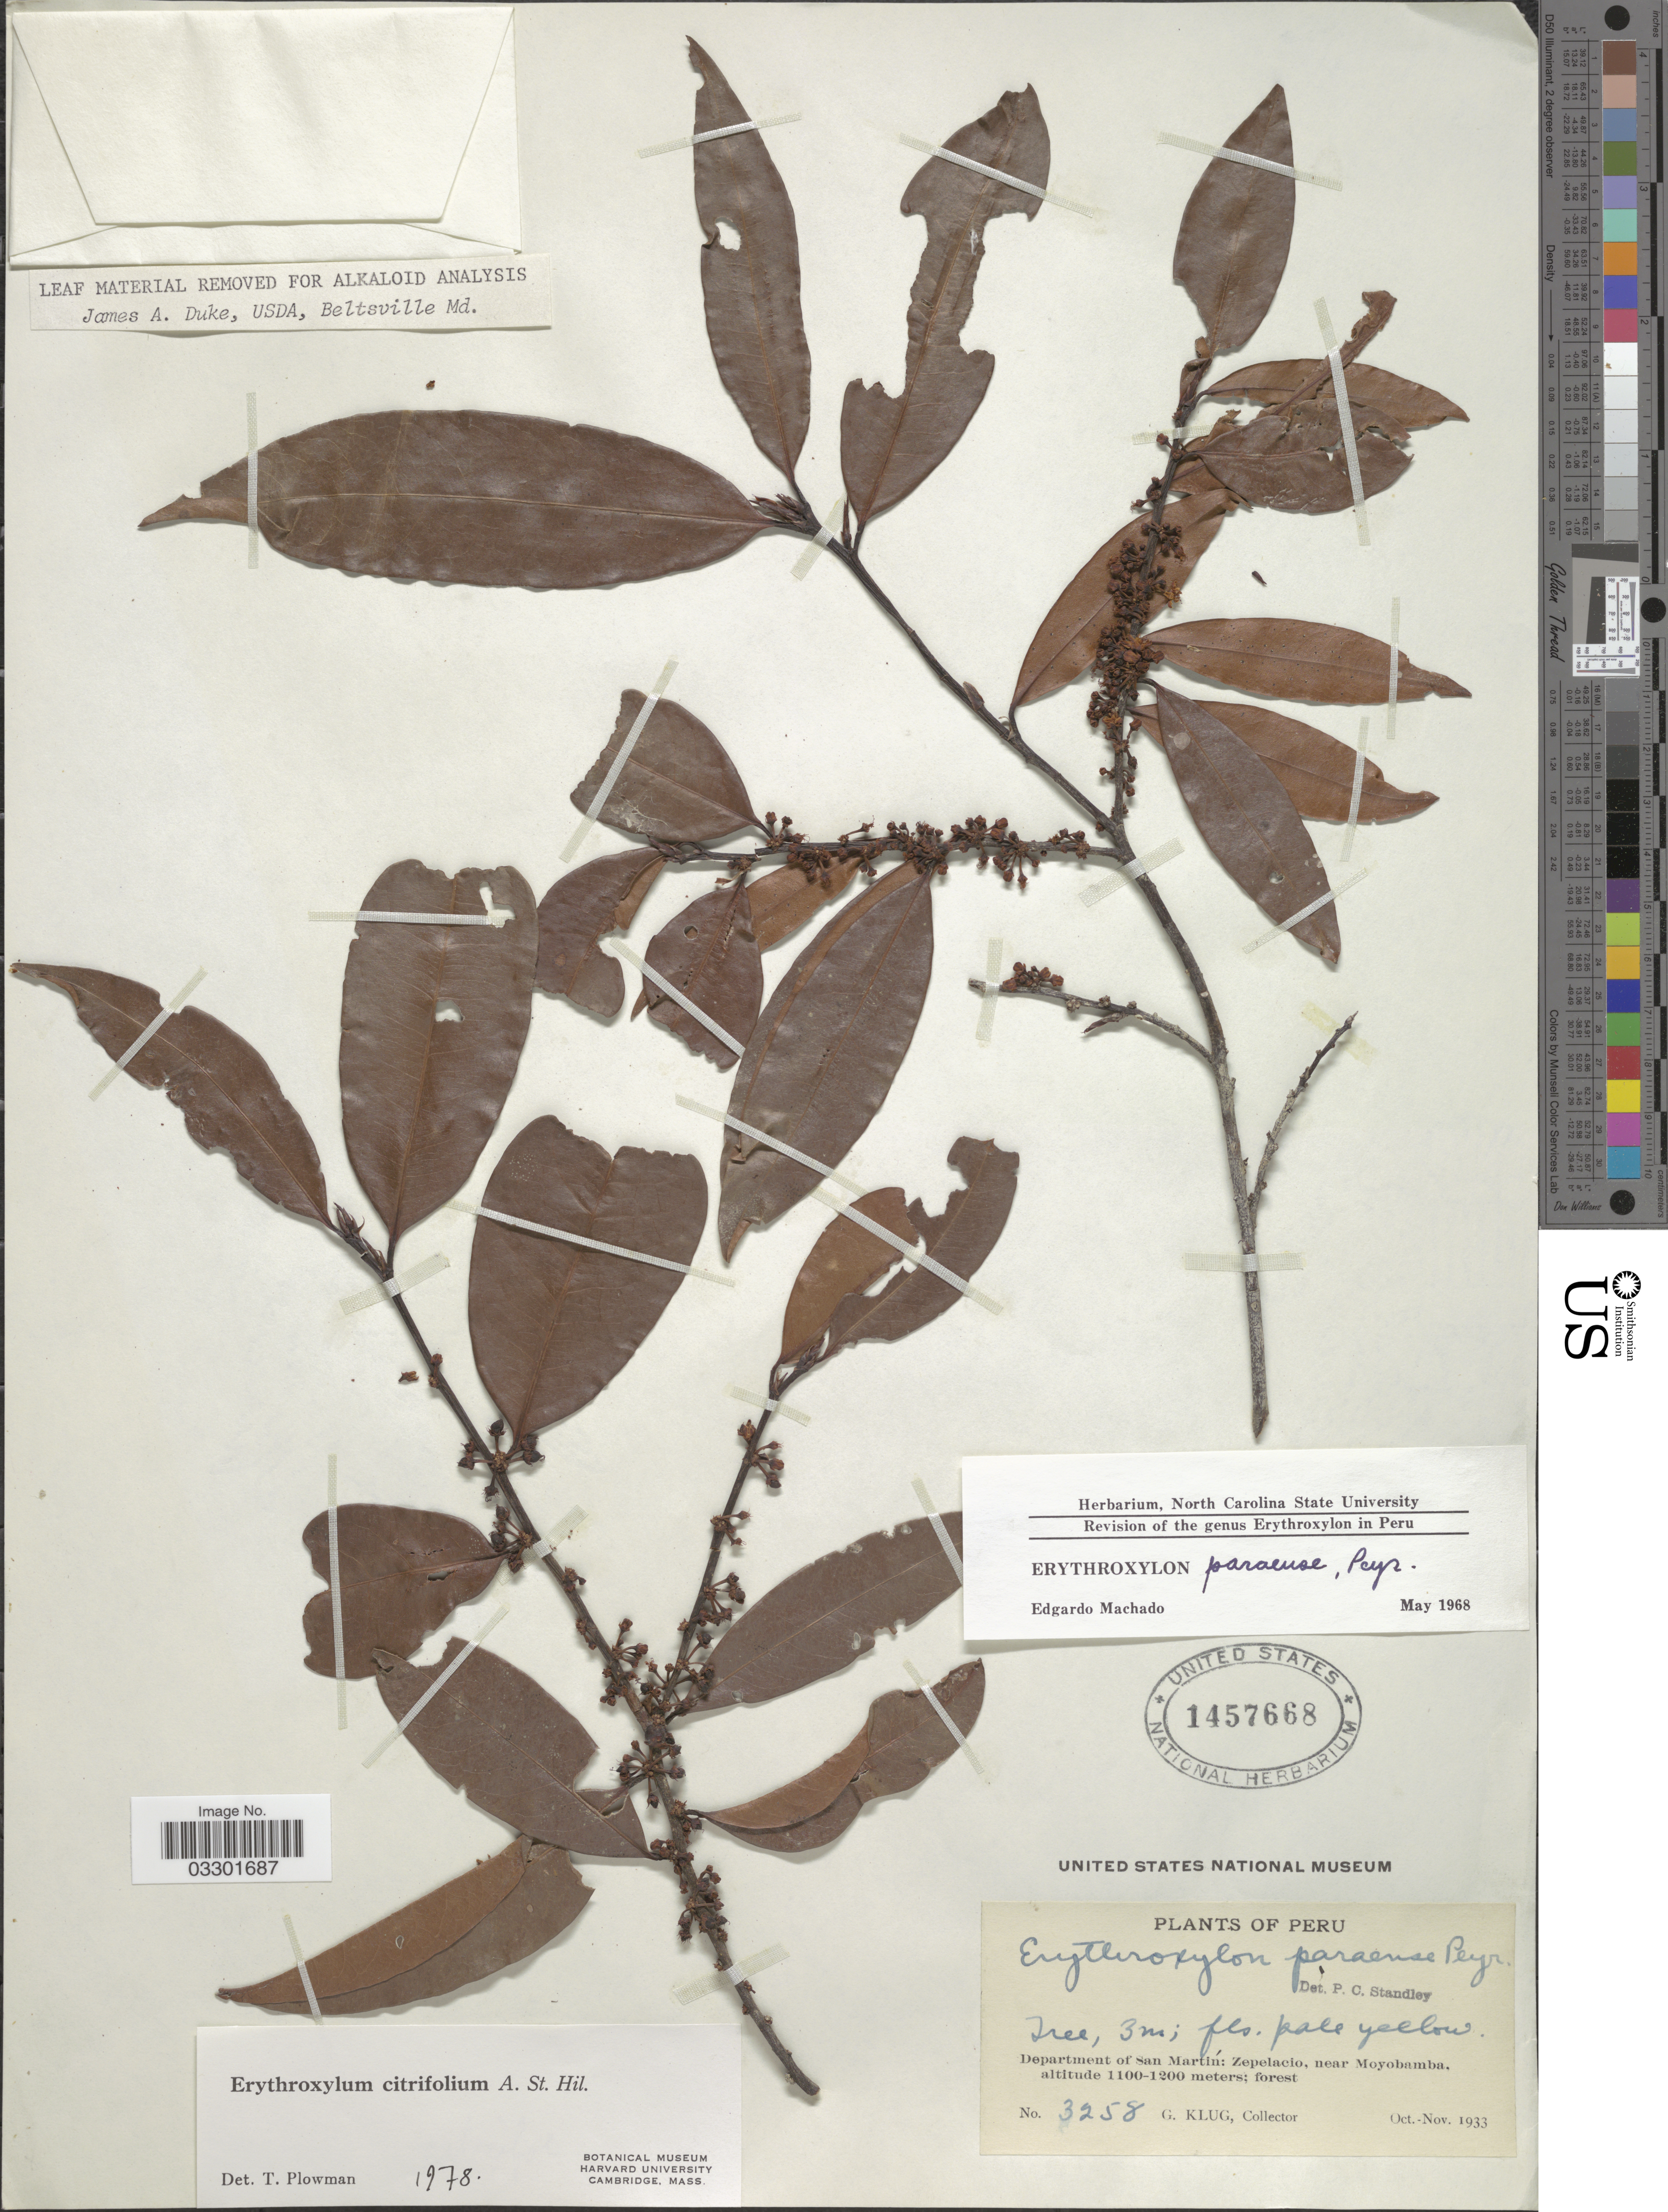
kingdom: Plantae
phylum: Tracheophyta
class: Magnoliopsida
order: Malpighiales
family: Erythroxylaceae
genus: Erythroxylum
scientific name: Erythroxylum citrifolium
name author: A. St.-Hil.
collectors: G. Klug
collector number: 3258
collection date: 1933-10/1933-11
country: Peru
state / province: San Martín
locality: Department of San Martín: Zepelacio, near Moyobamba.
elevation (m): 1100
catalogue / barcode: US 1457668